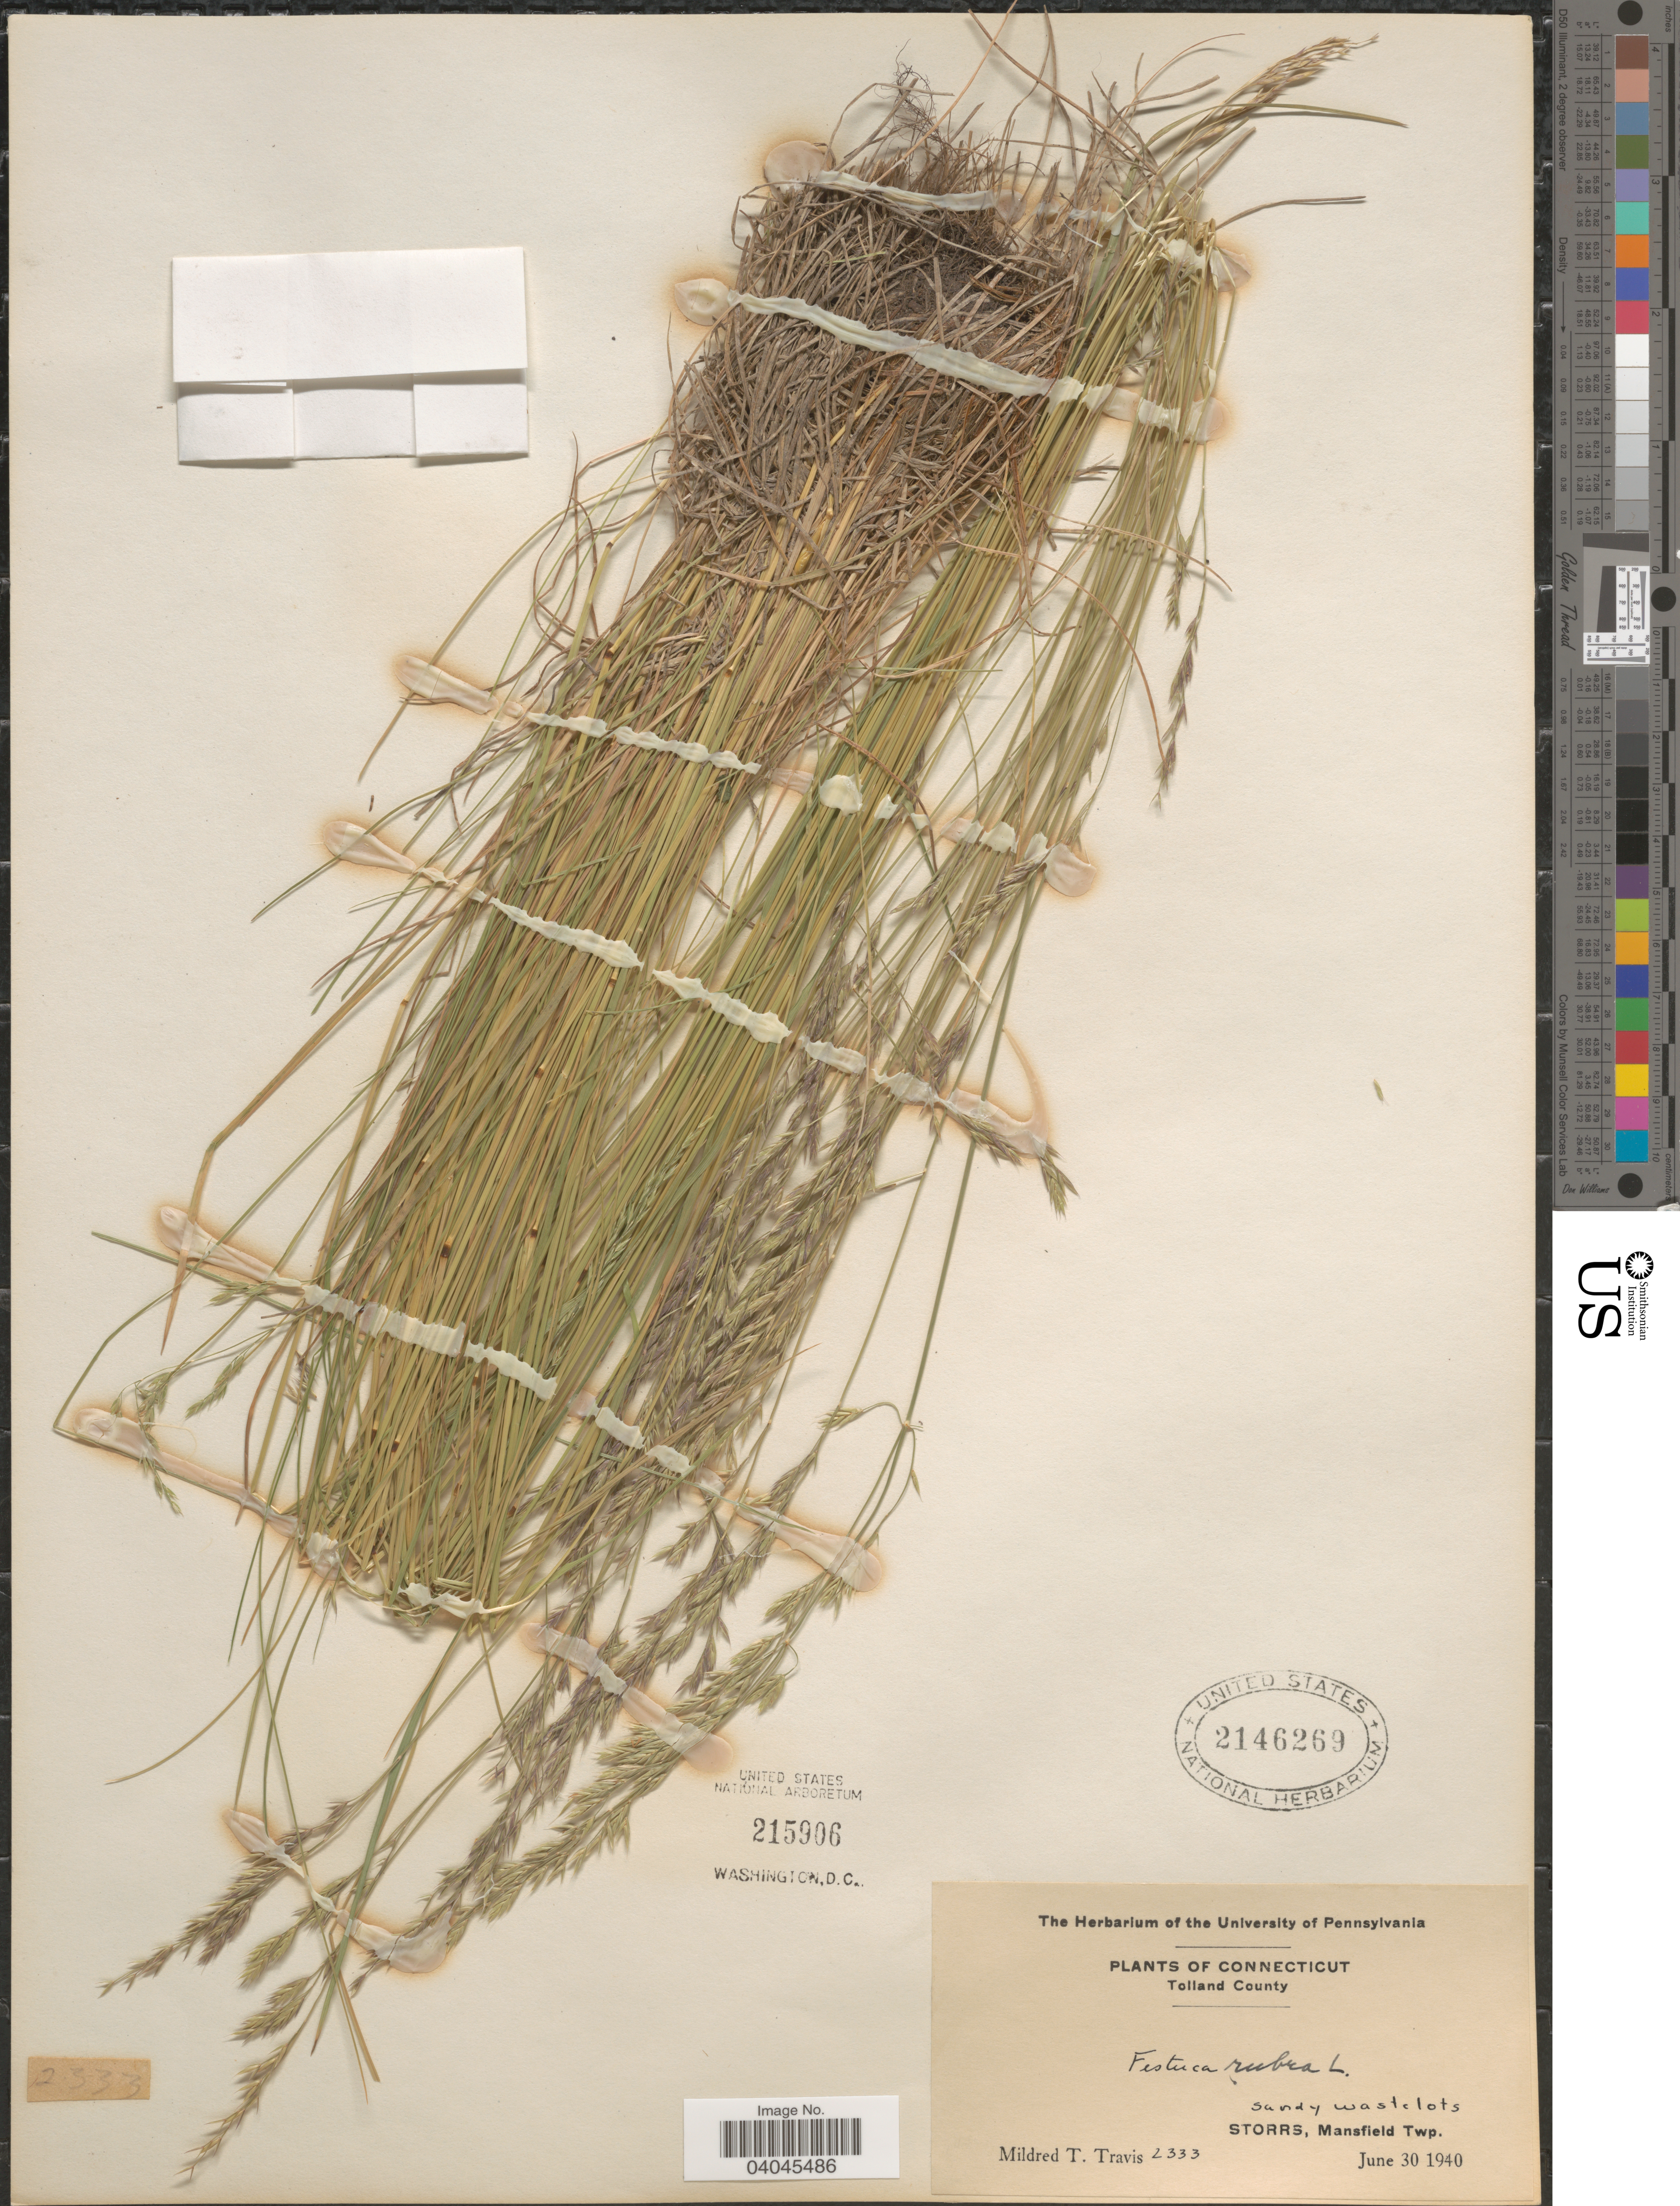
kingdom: Plantae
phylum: Tracheophyta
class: Liliopsida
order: Poales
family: Poaceae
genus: Festuca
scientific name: Festuca rubra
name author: L.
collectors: M. Travis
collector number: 2333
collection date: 1940-06-30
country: United States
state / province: Connecticut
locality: Tolland County. Storrs, Mansfield Twp.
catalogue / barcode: US 2146269